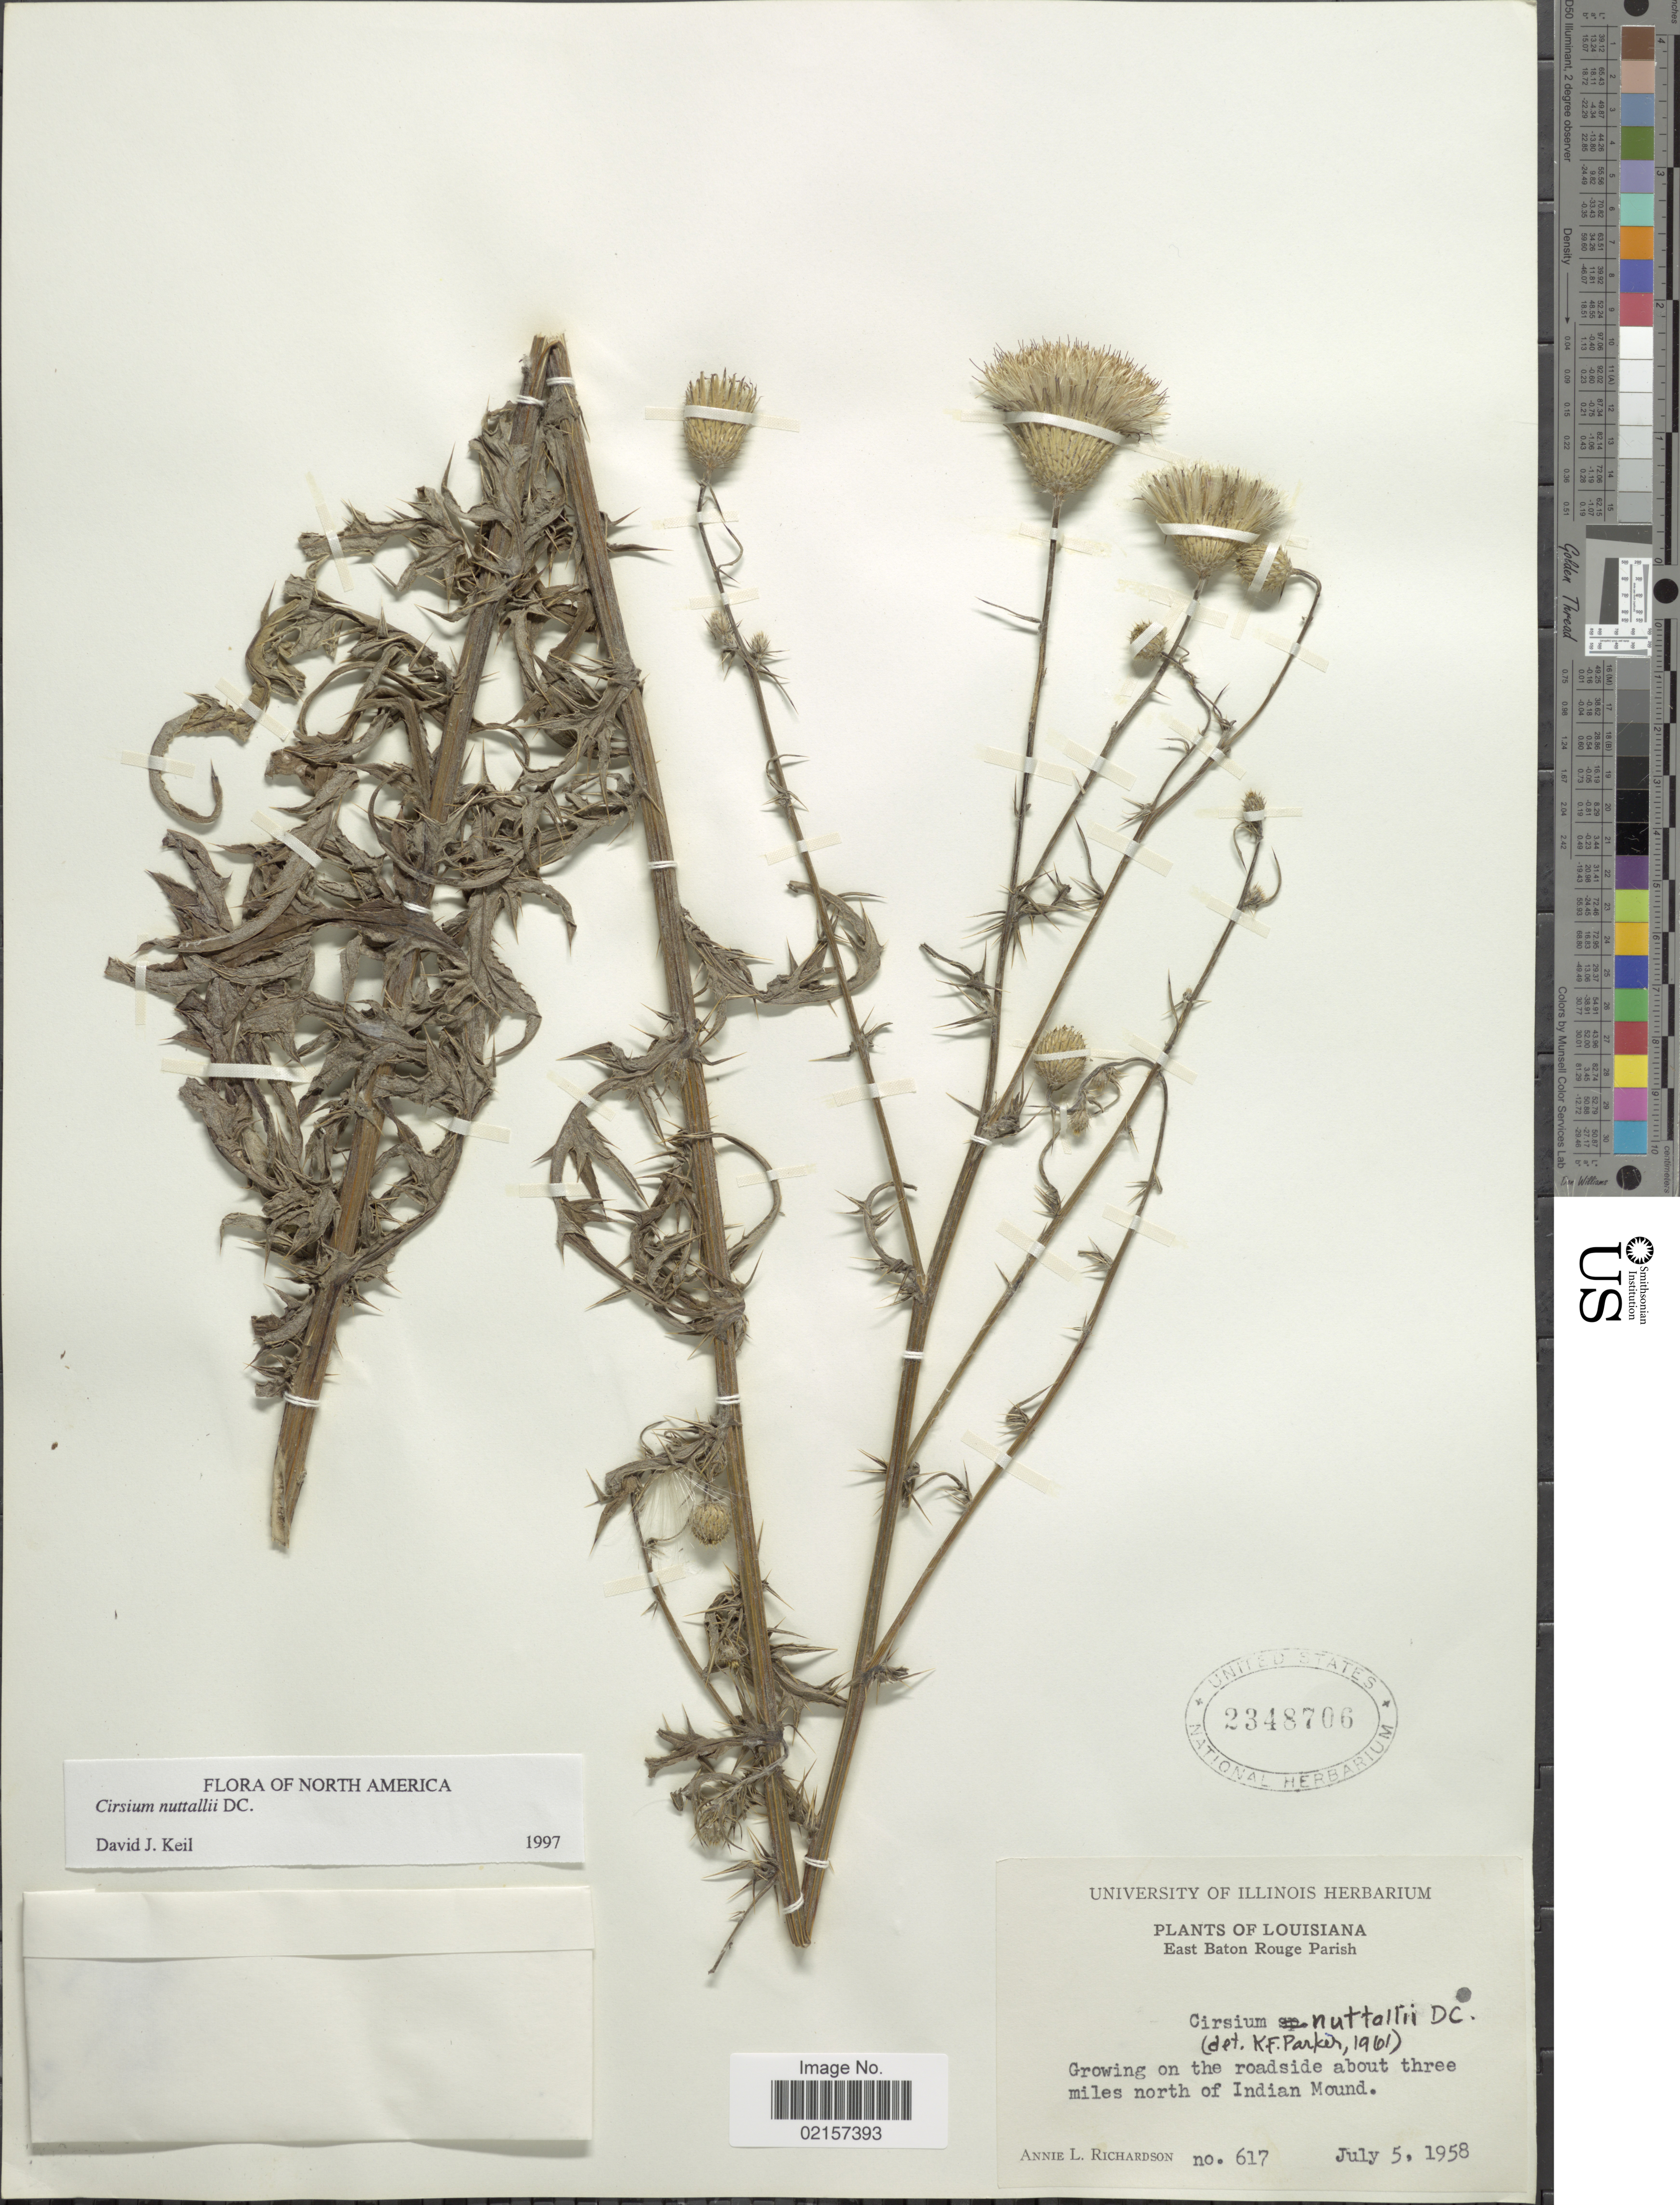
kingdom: Plantae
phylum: Tracheophyta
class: Magnoliopsida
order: Asterales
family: Asteraceae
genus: Cirsium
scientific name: Cirsium nuttali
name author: DC.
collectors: A. L. Richardson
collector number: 617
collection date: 1958-07-05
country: United States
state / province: Louisiana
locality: East Baton Rouge Parish, growing on the roadside about three miles north of Indian Mound.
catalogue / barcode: US 2348706